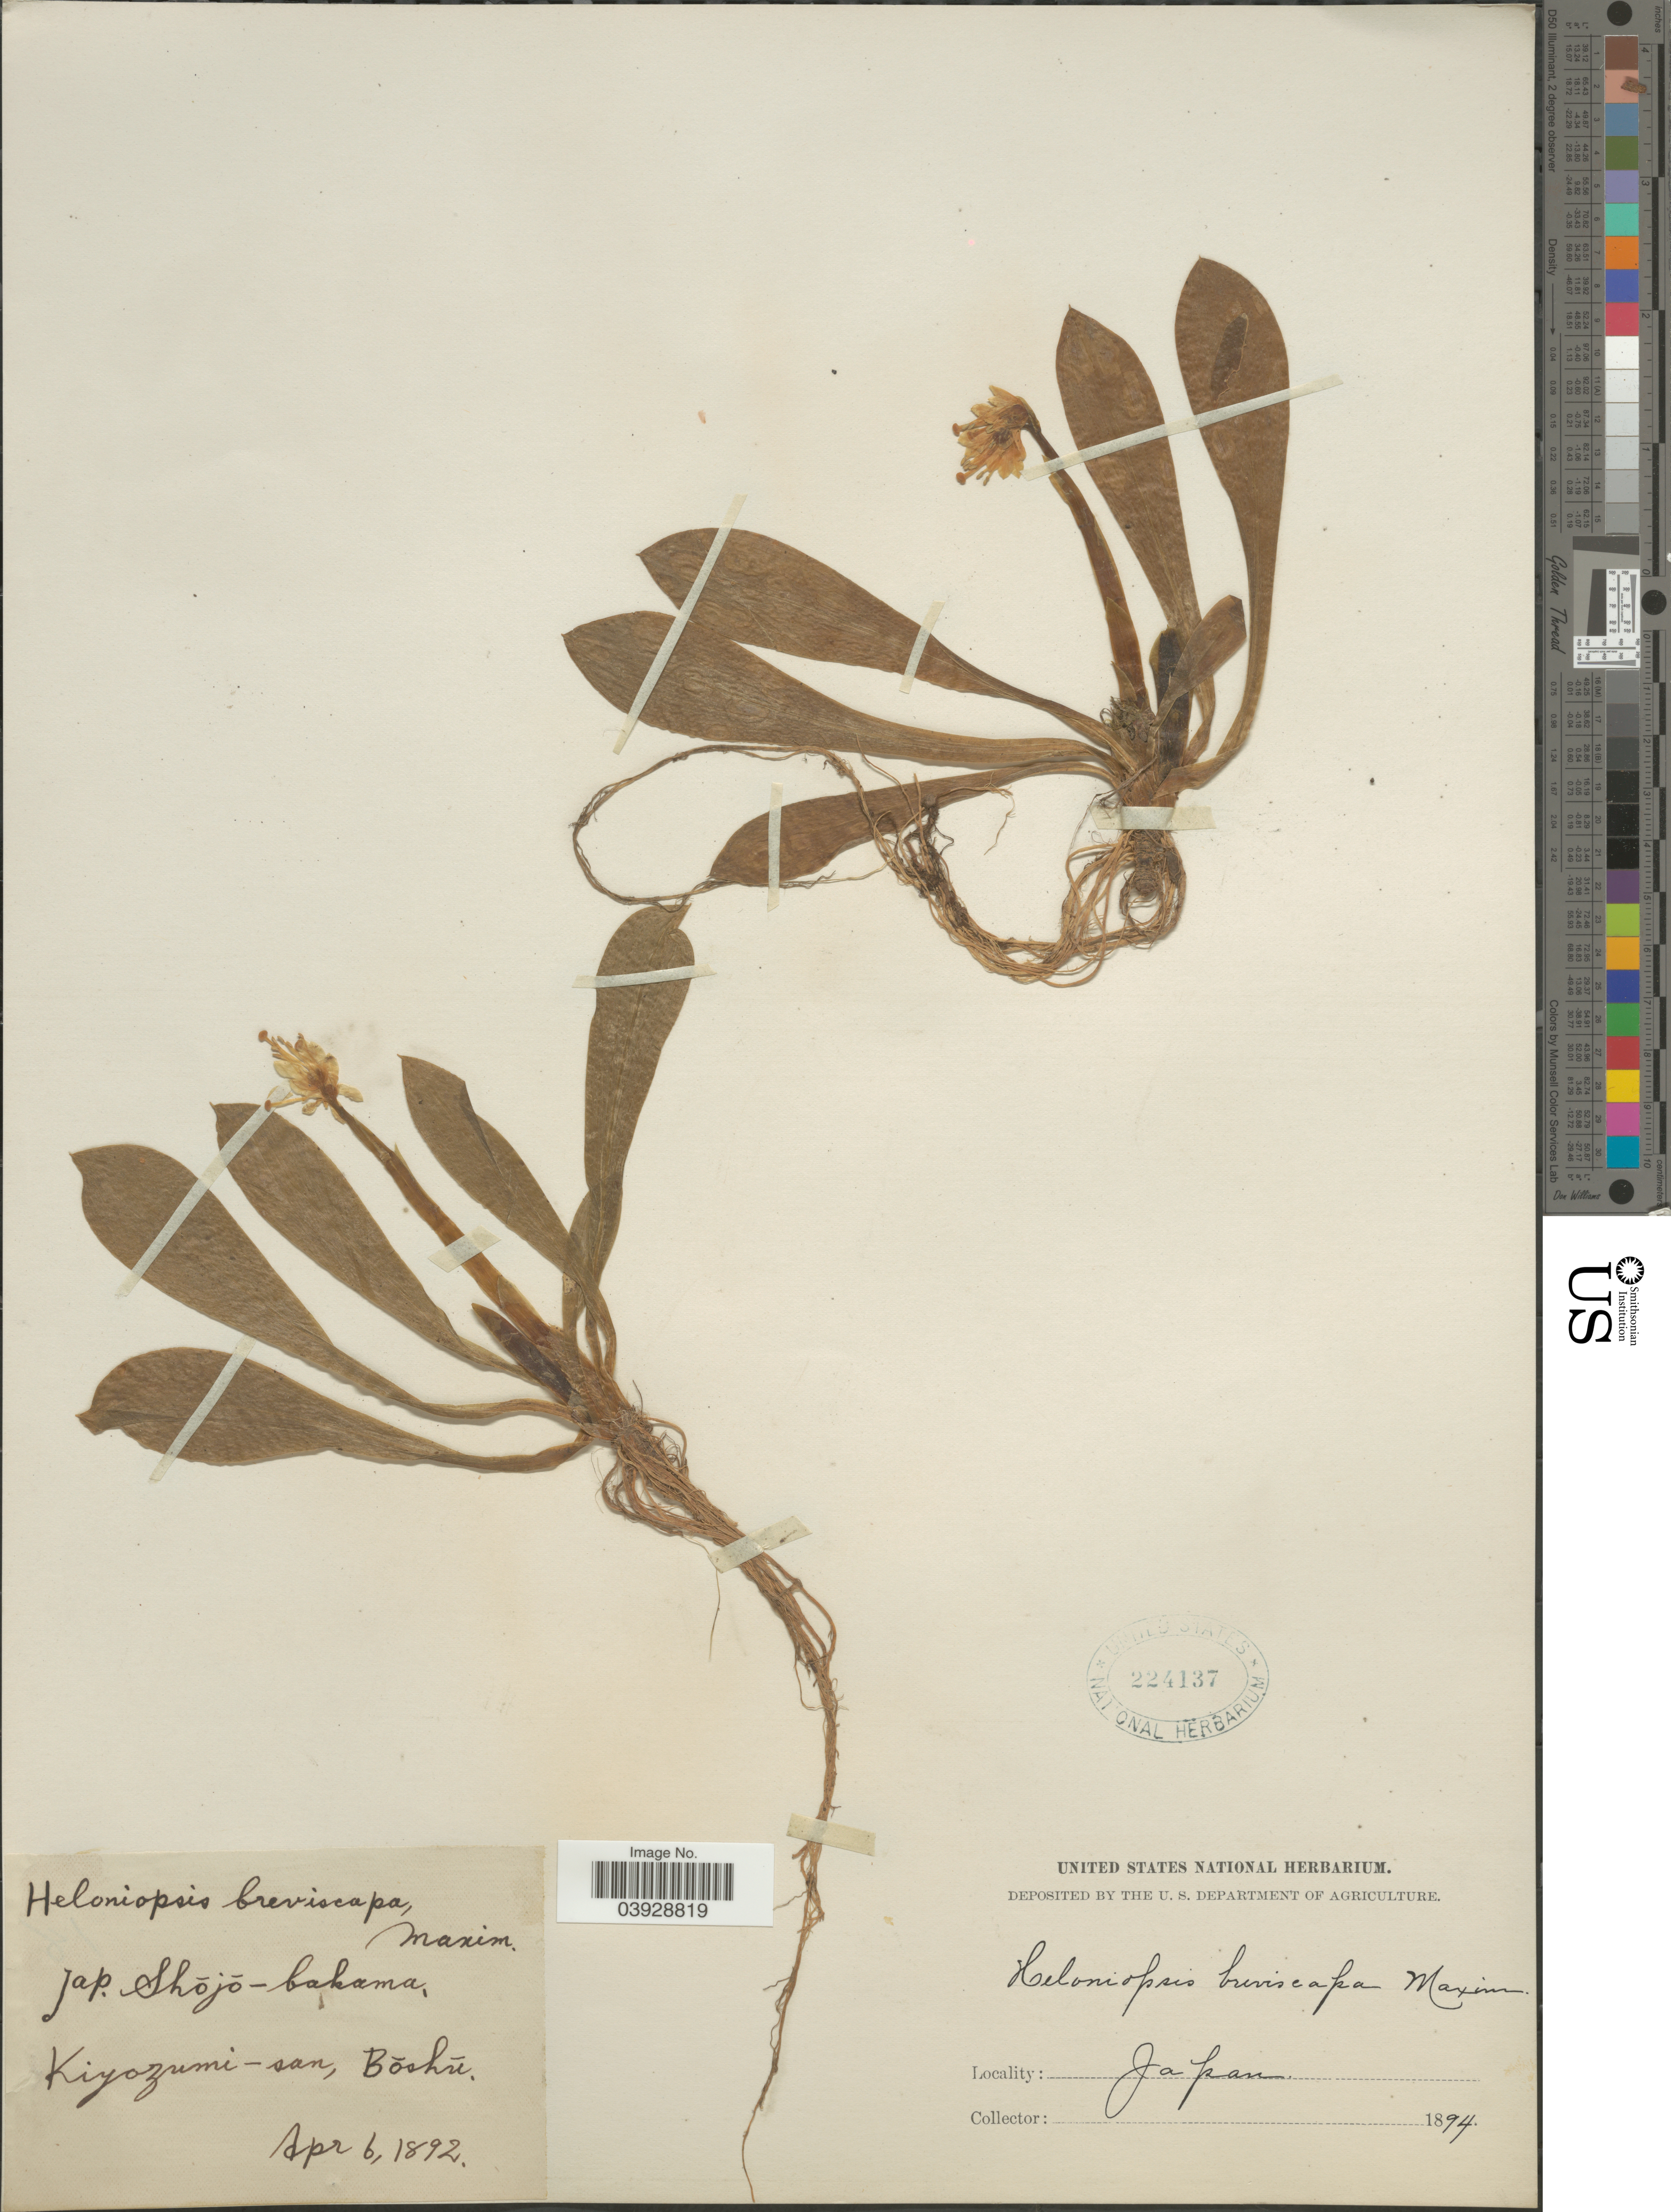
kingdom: Plantae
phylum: Tracheophyta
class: Liliopsida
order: Liliales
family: Melanthiaceae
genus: Heloniopsis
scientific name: Heloniopsis orientalis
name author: (Thunb.) C. Tanaka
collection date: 1892-04-06/1894-04-06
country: Japan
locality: Kiyozumi-san, Bōshū.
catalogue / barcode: US 224137